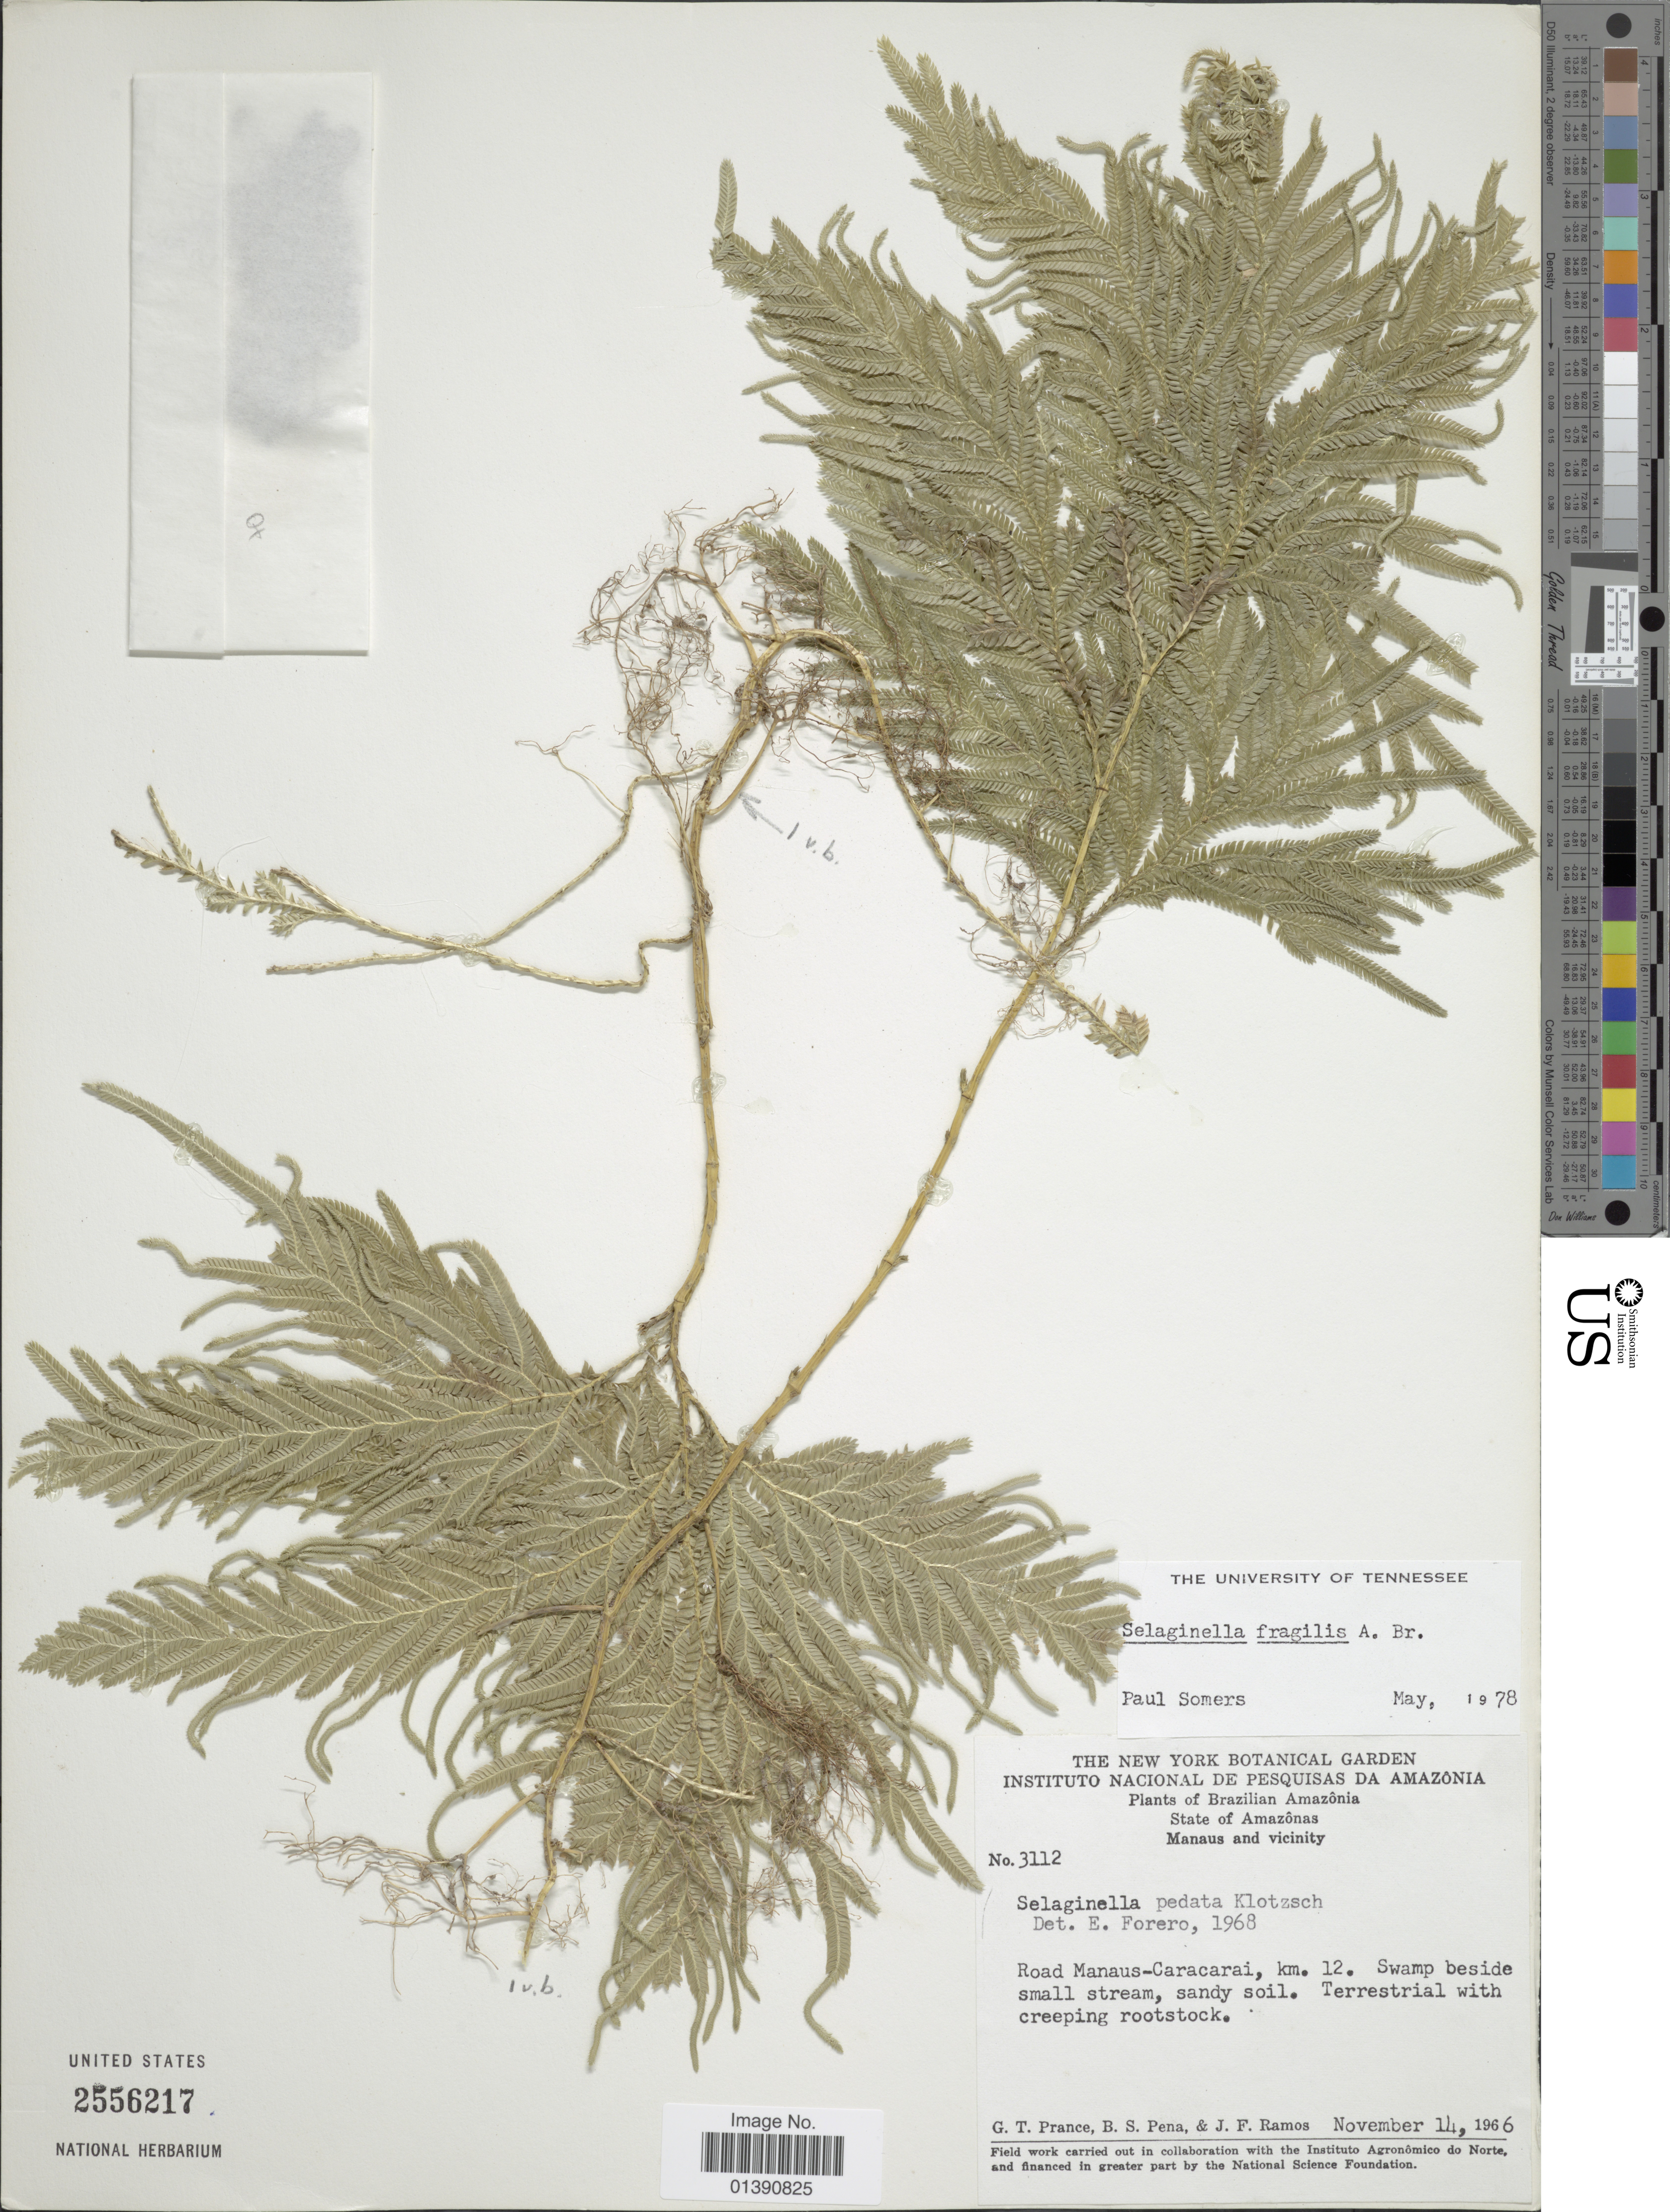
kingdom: Plantae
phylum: Tracheophyta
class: Lycopodiopsida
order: Selaginellales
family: Selaginellaceae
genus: Selaginella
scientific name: Selaginella fragilis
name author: A. Braun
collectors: G. T. Prance, B. S. Pena & J. F. Ramos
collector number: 3112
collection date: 1966-11-14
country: Peru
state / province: Amazonas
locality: Manaus and vicinity, Road Manaus-Caracarai, km 12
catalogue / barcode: US 2556217